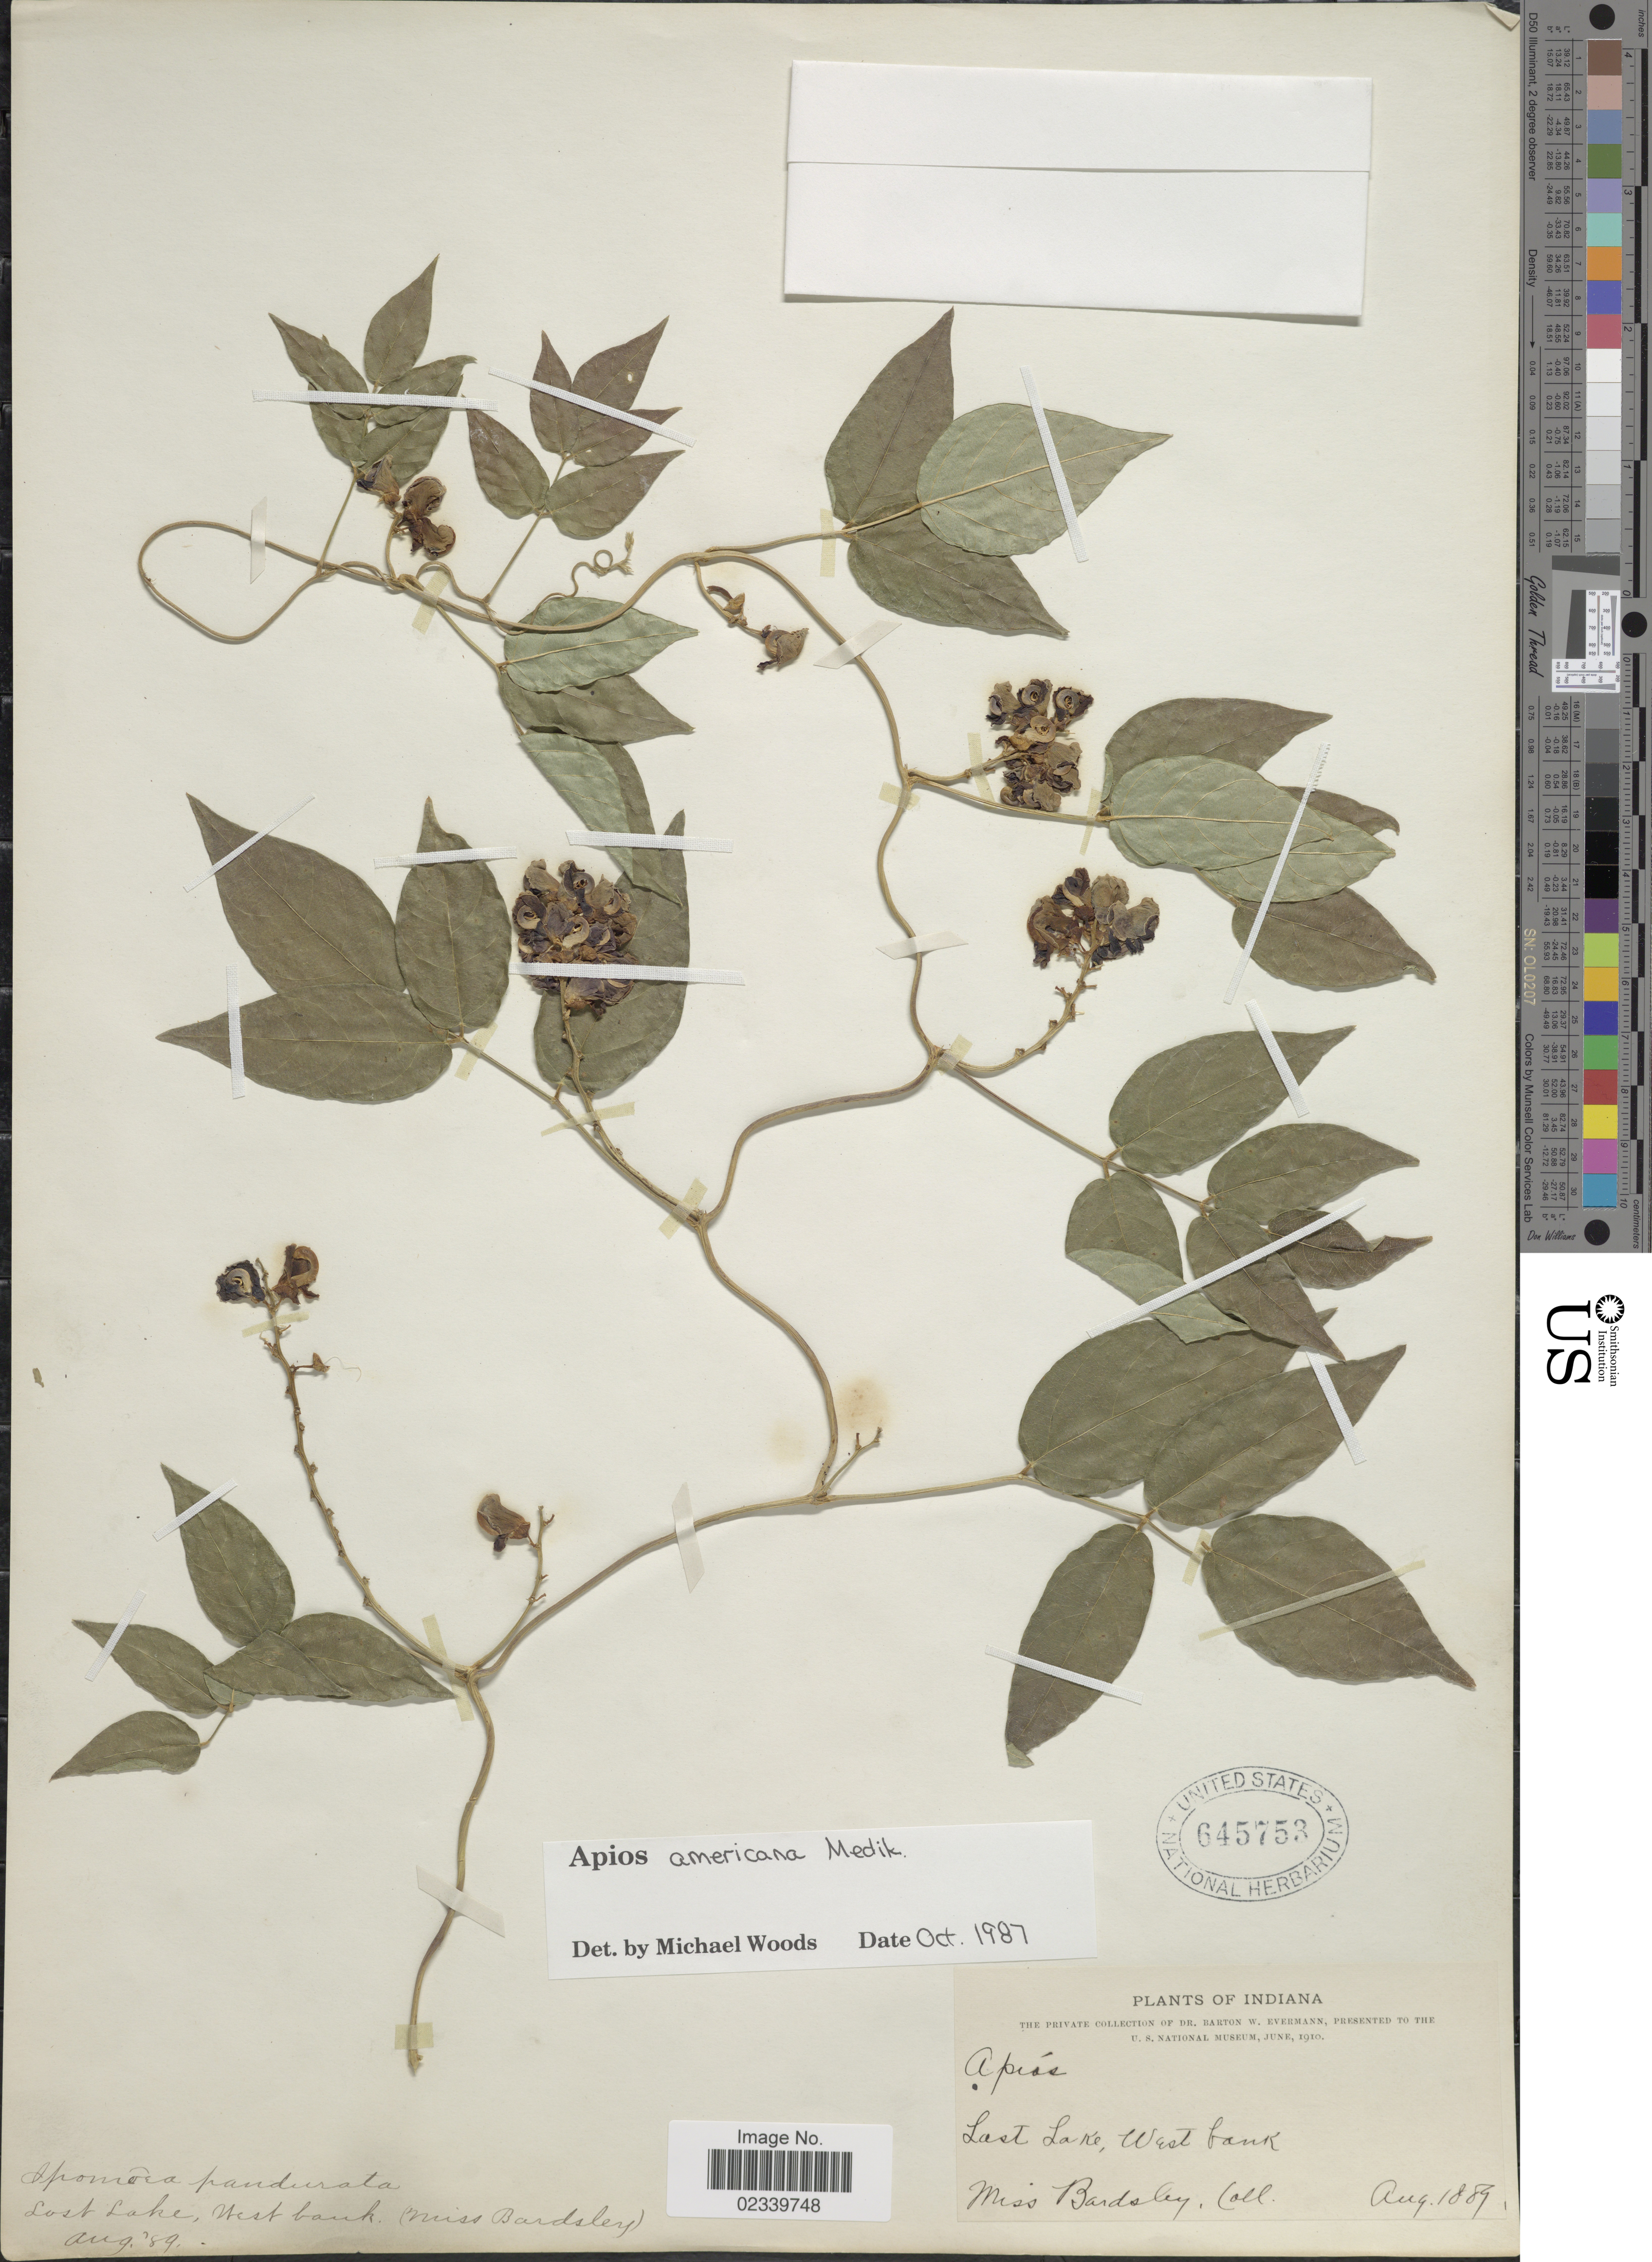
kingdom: Plantae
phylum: Tracheophyta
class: Magnoliopsida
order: Fabales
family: Fabaceae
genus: Apios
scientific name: Apios americana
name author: Medik.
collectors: Bardsley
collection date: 1889-08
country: United States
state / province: Indiana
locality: Last Lake, West bank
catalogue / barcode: US 645753